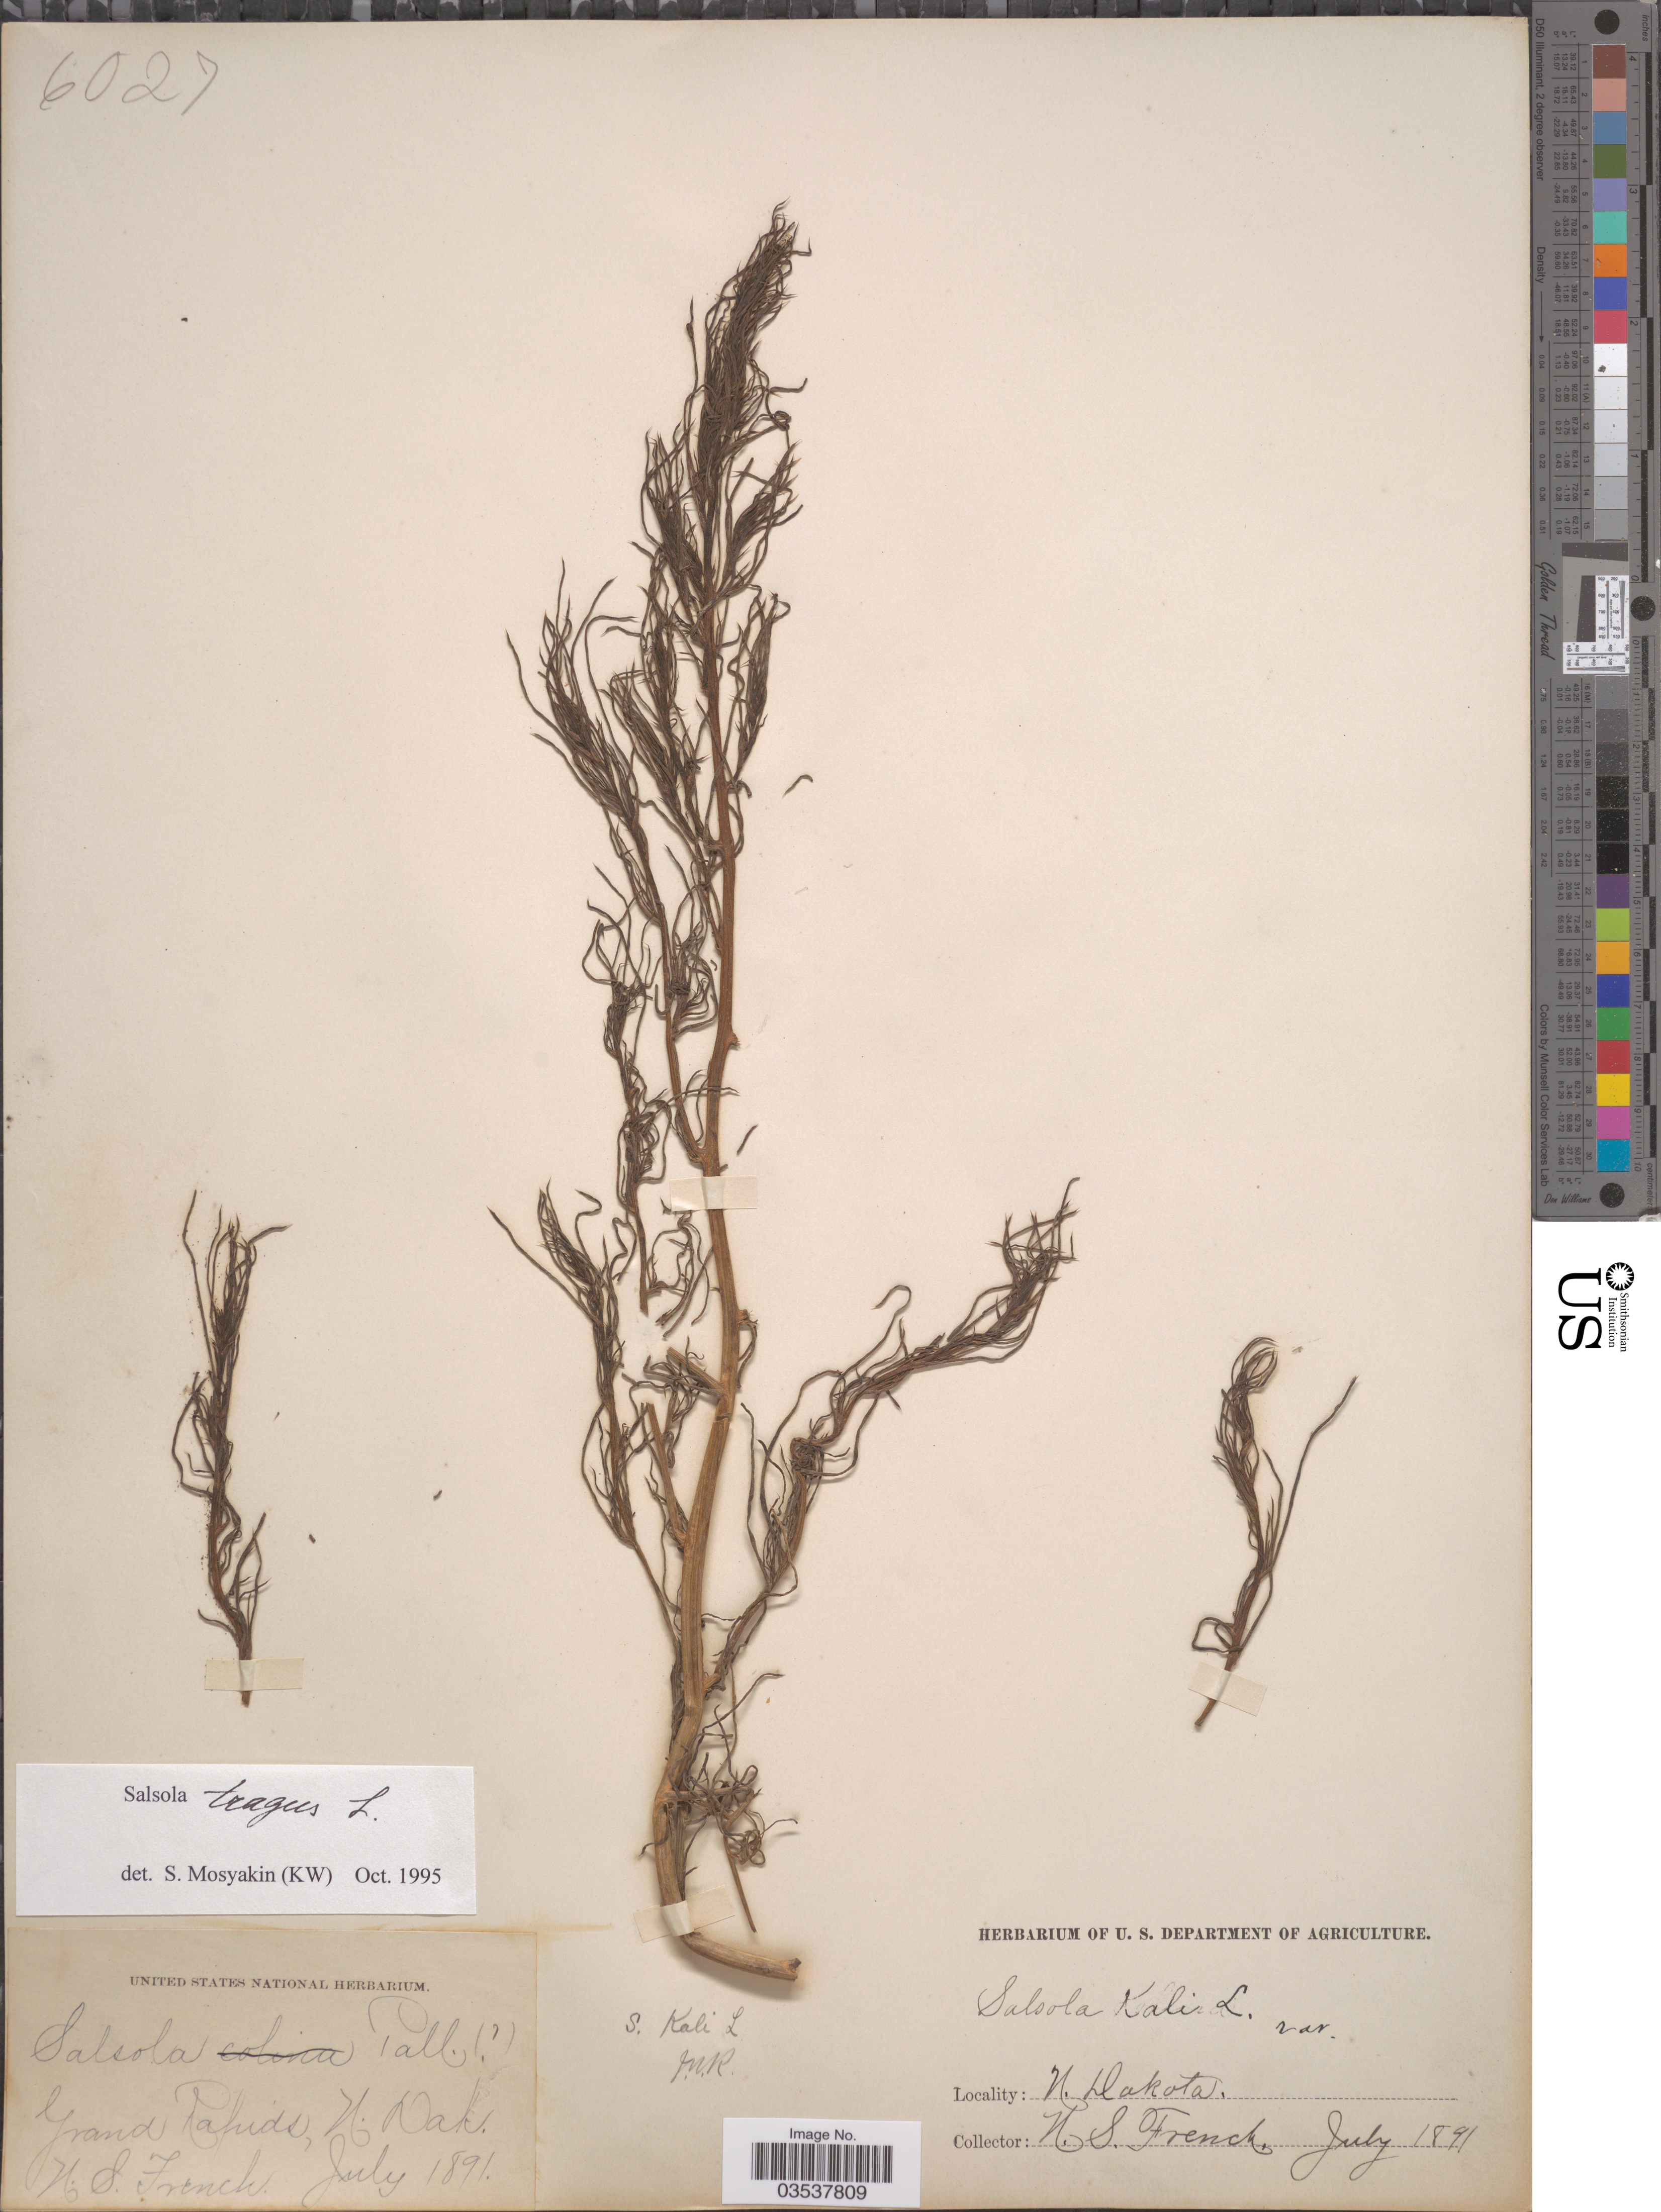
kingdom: Plantae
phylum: Tracheophyta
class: Magnoliopsida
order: Caryophyllales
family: Amaranthaceae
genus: Salsola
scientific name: Salsola pestifer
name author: A. Nelson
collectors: N. French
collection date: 1891-07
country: United States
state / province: North Dakota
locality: Grand Rapids.